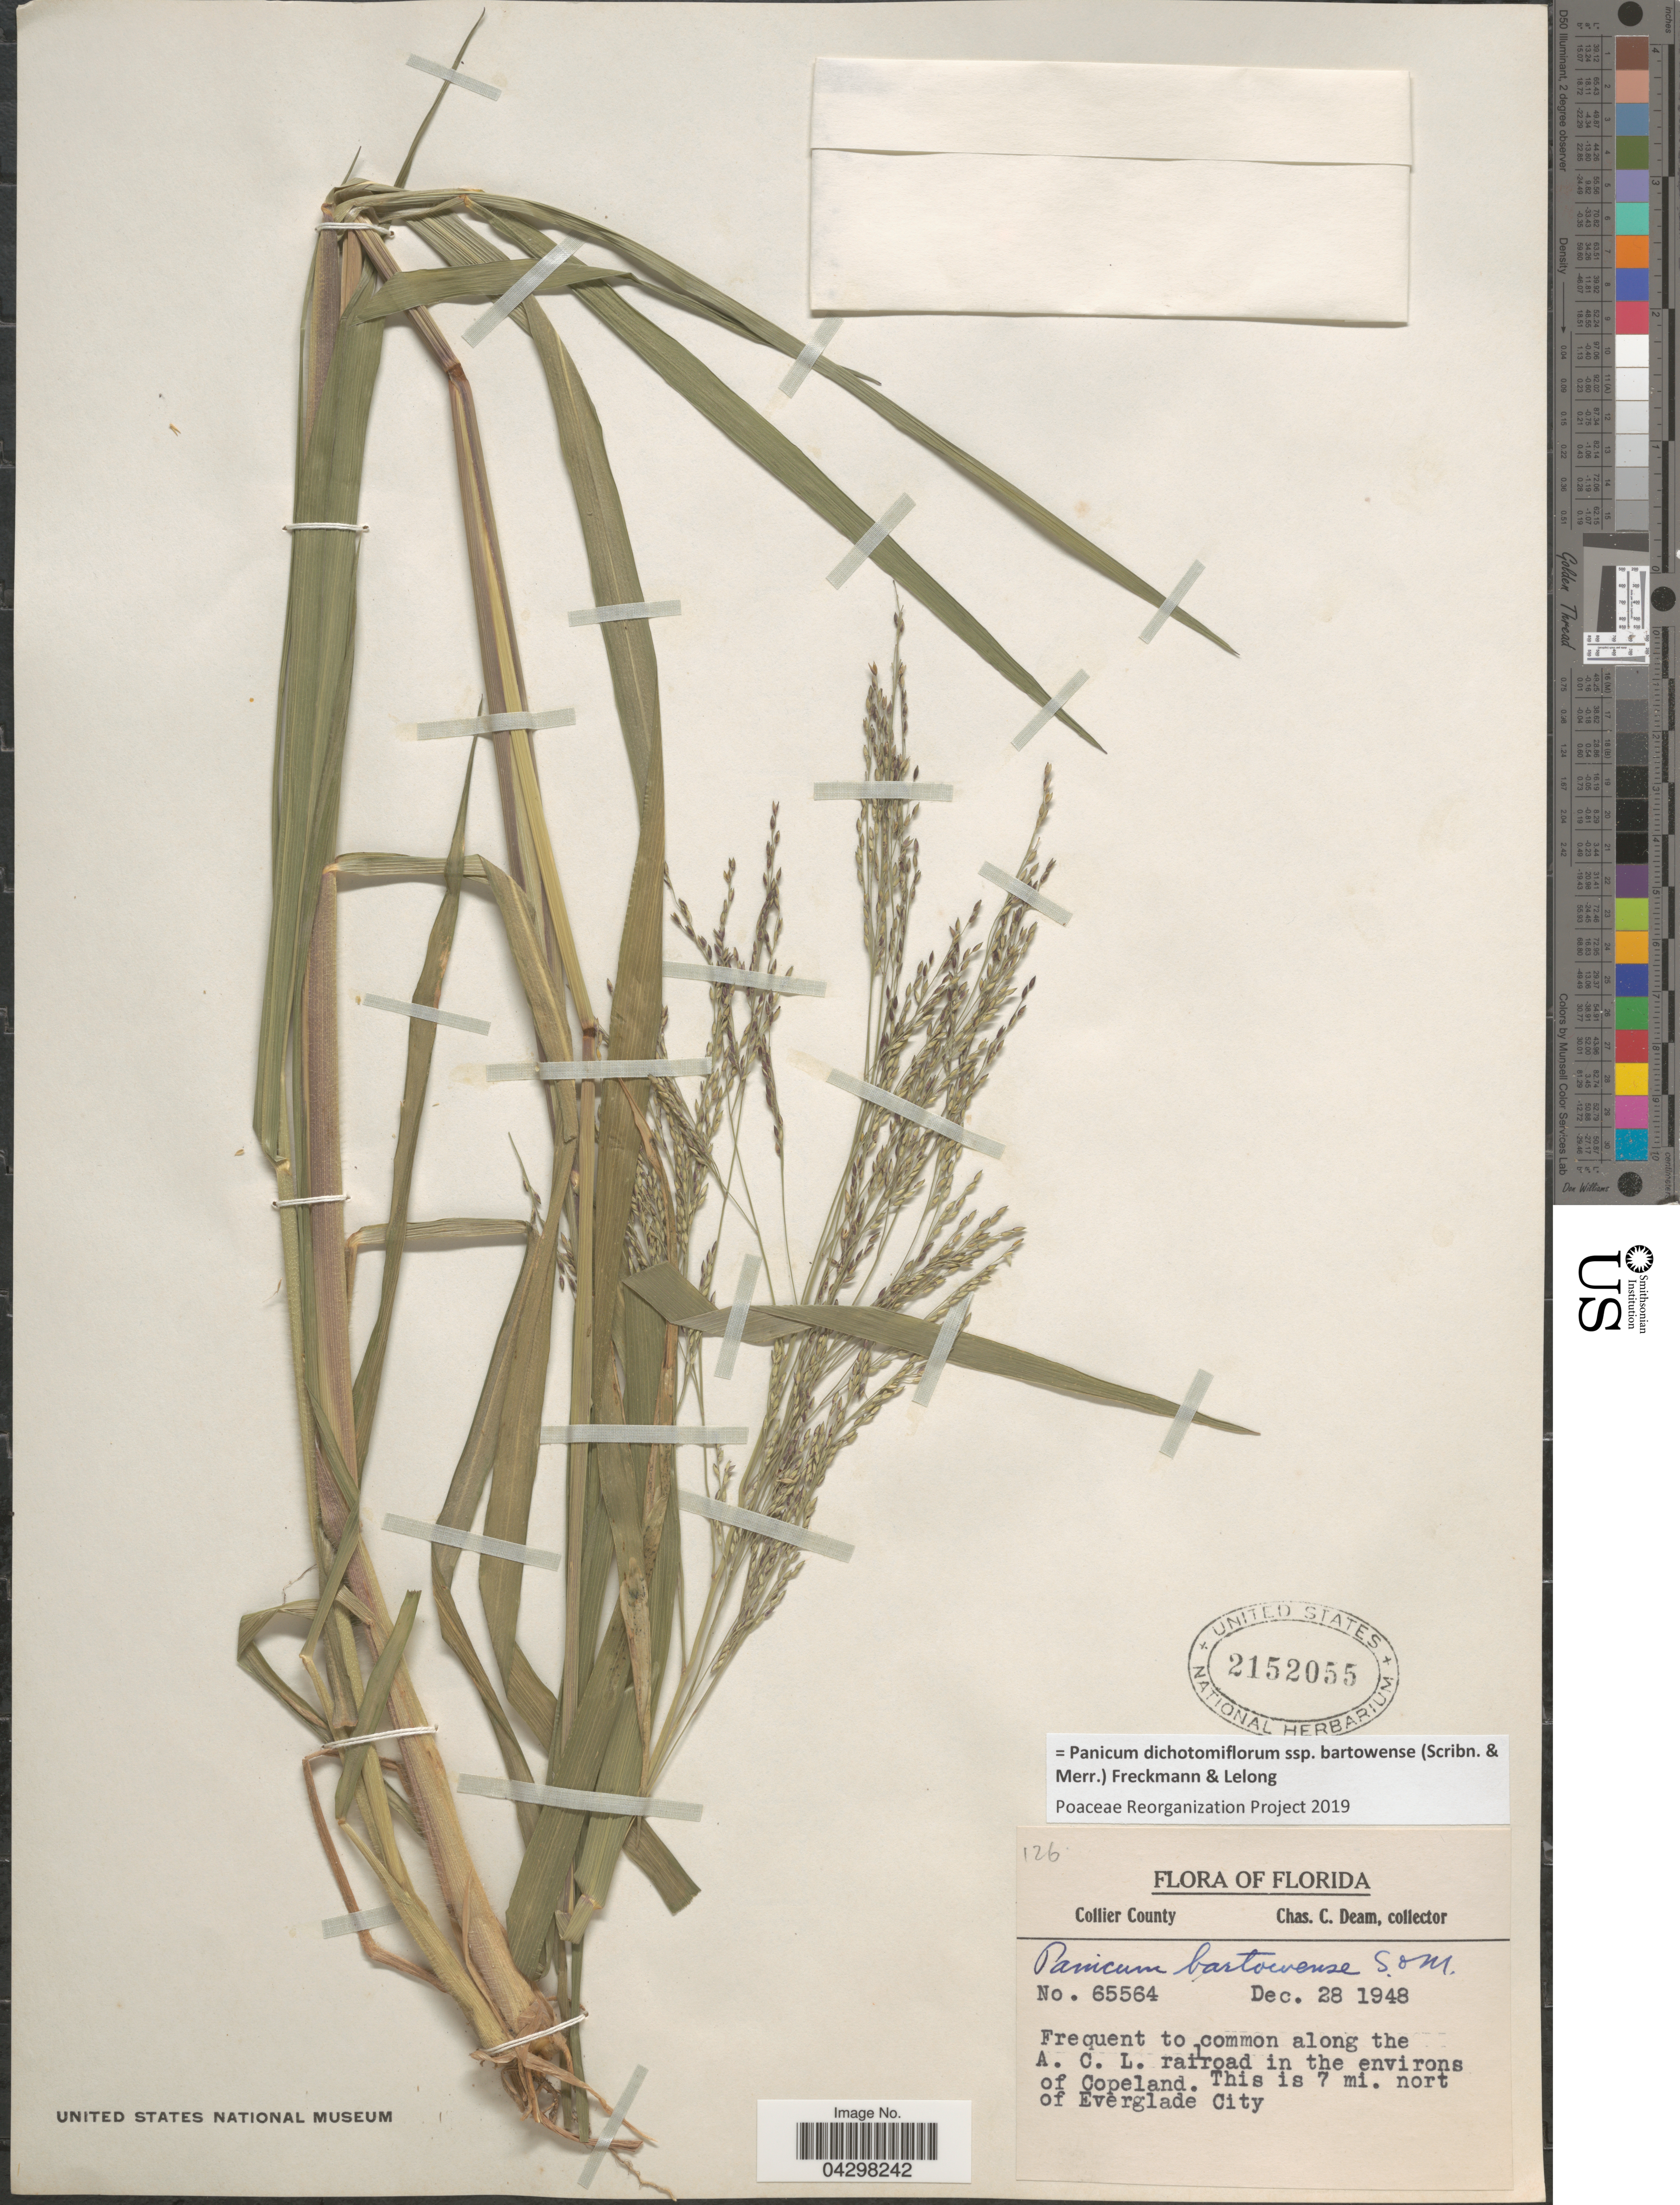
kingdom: Plantae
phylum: Tracheophyta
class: Liliopsida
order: Poales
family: Poaceae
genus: Panicum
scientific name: Panicum dichotomiflorum subsp. bartowense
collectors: C. C. Deam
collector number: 65564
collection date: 1948-12-28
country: United States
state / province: Florida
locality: Collier County. Frequent to common along the A. C. L. railroad in the environs of Copeland. This is 7 mi. nort of Everglade City.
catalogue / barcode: US 2152055